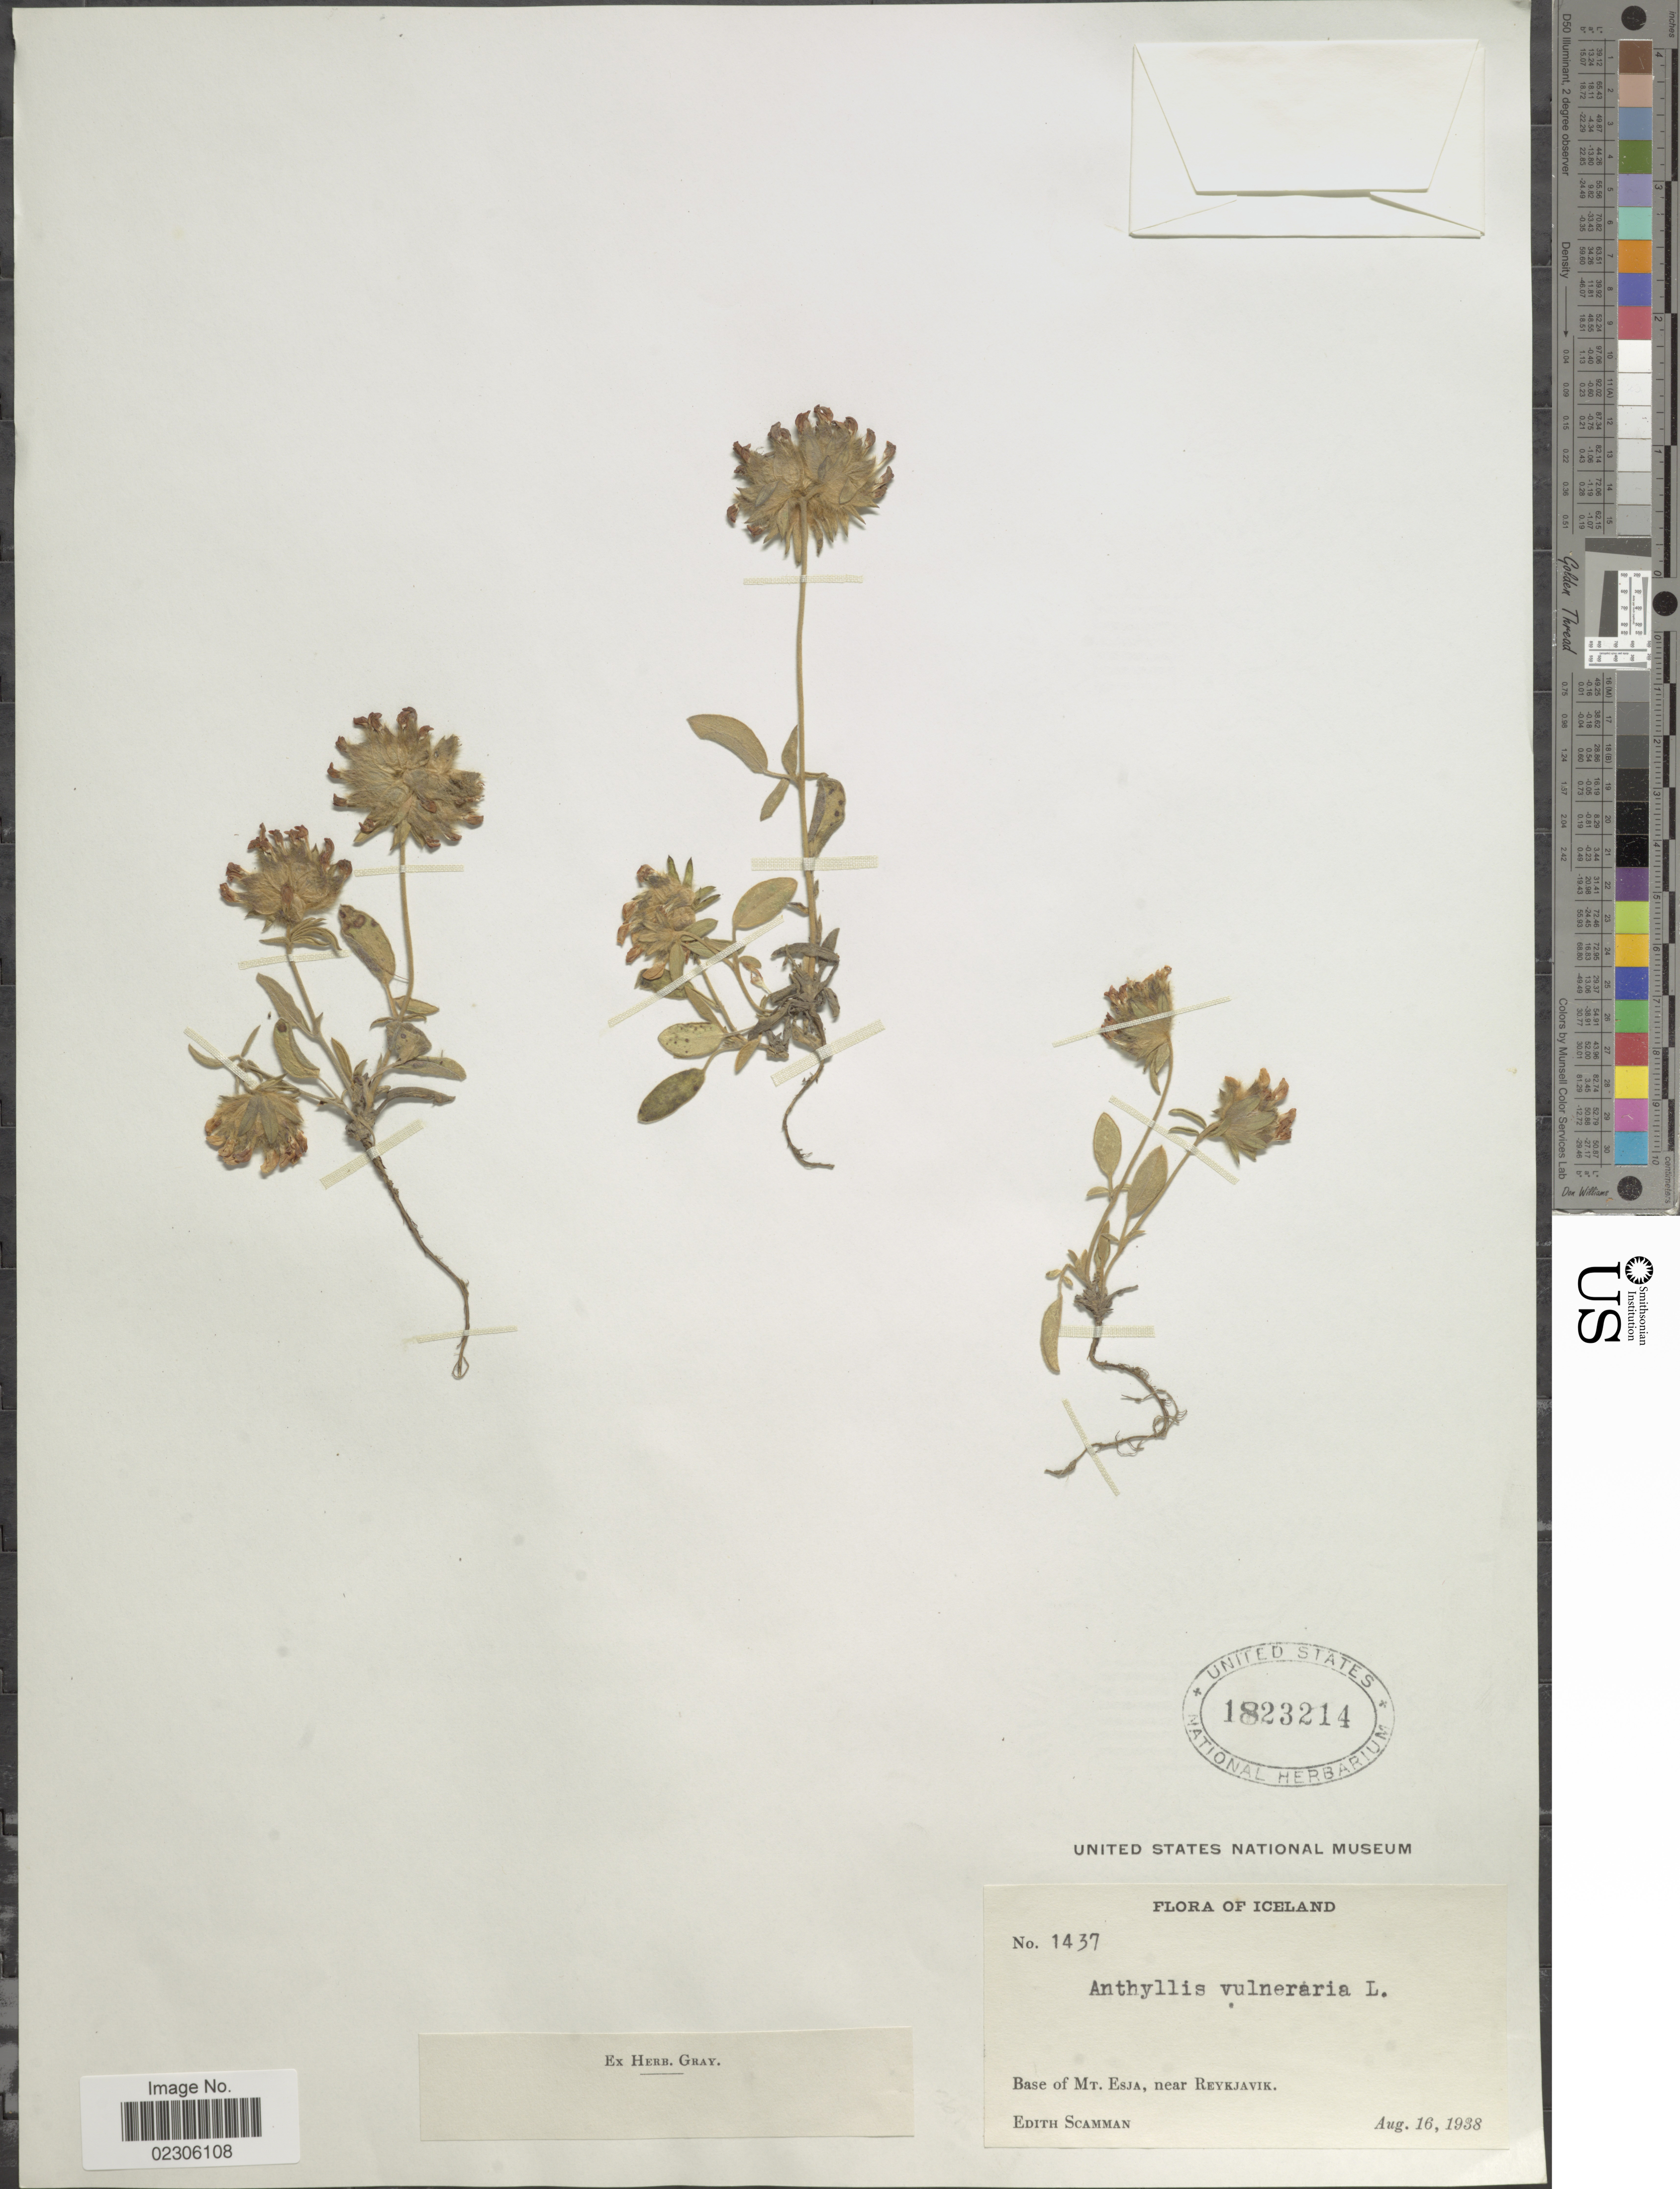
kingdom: Plantae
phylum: Tracheophyta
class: Magnoliopsida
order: Fabales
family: Fabaceae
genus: Anthyllis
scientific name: Anthyllis vulneraria subsp. borealis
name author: Jalas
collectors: E. Scamman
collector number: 1437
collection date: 1938-08-16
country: Iceland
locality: Base of Mt. Esja, near Reykajavik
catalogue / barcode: US 1823214